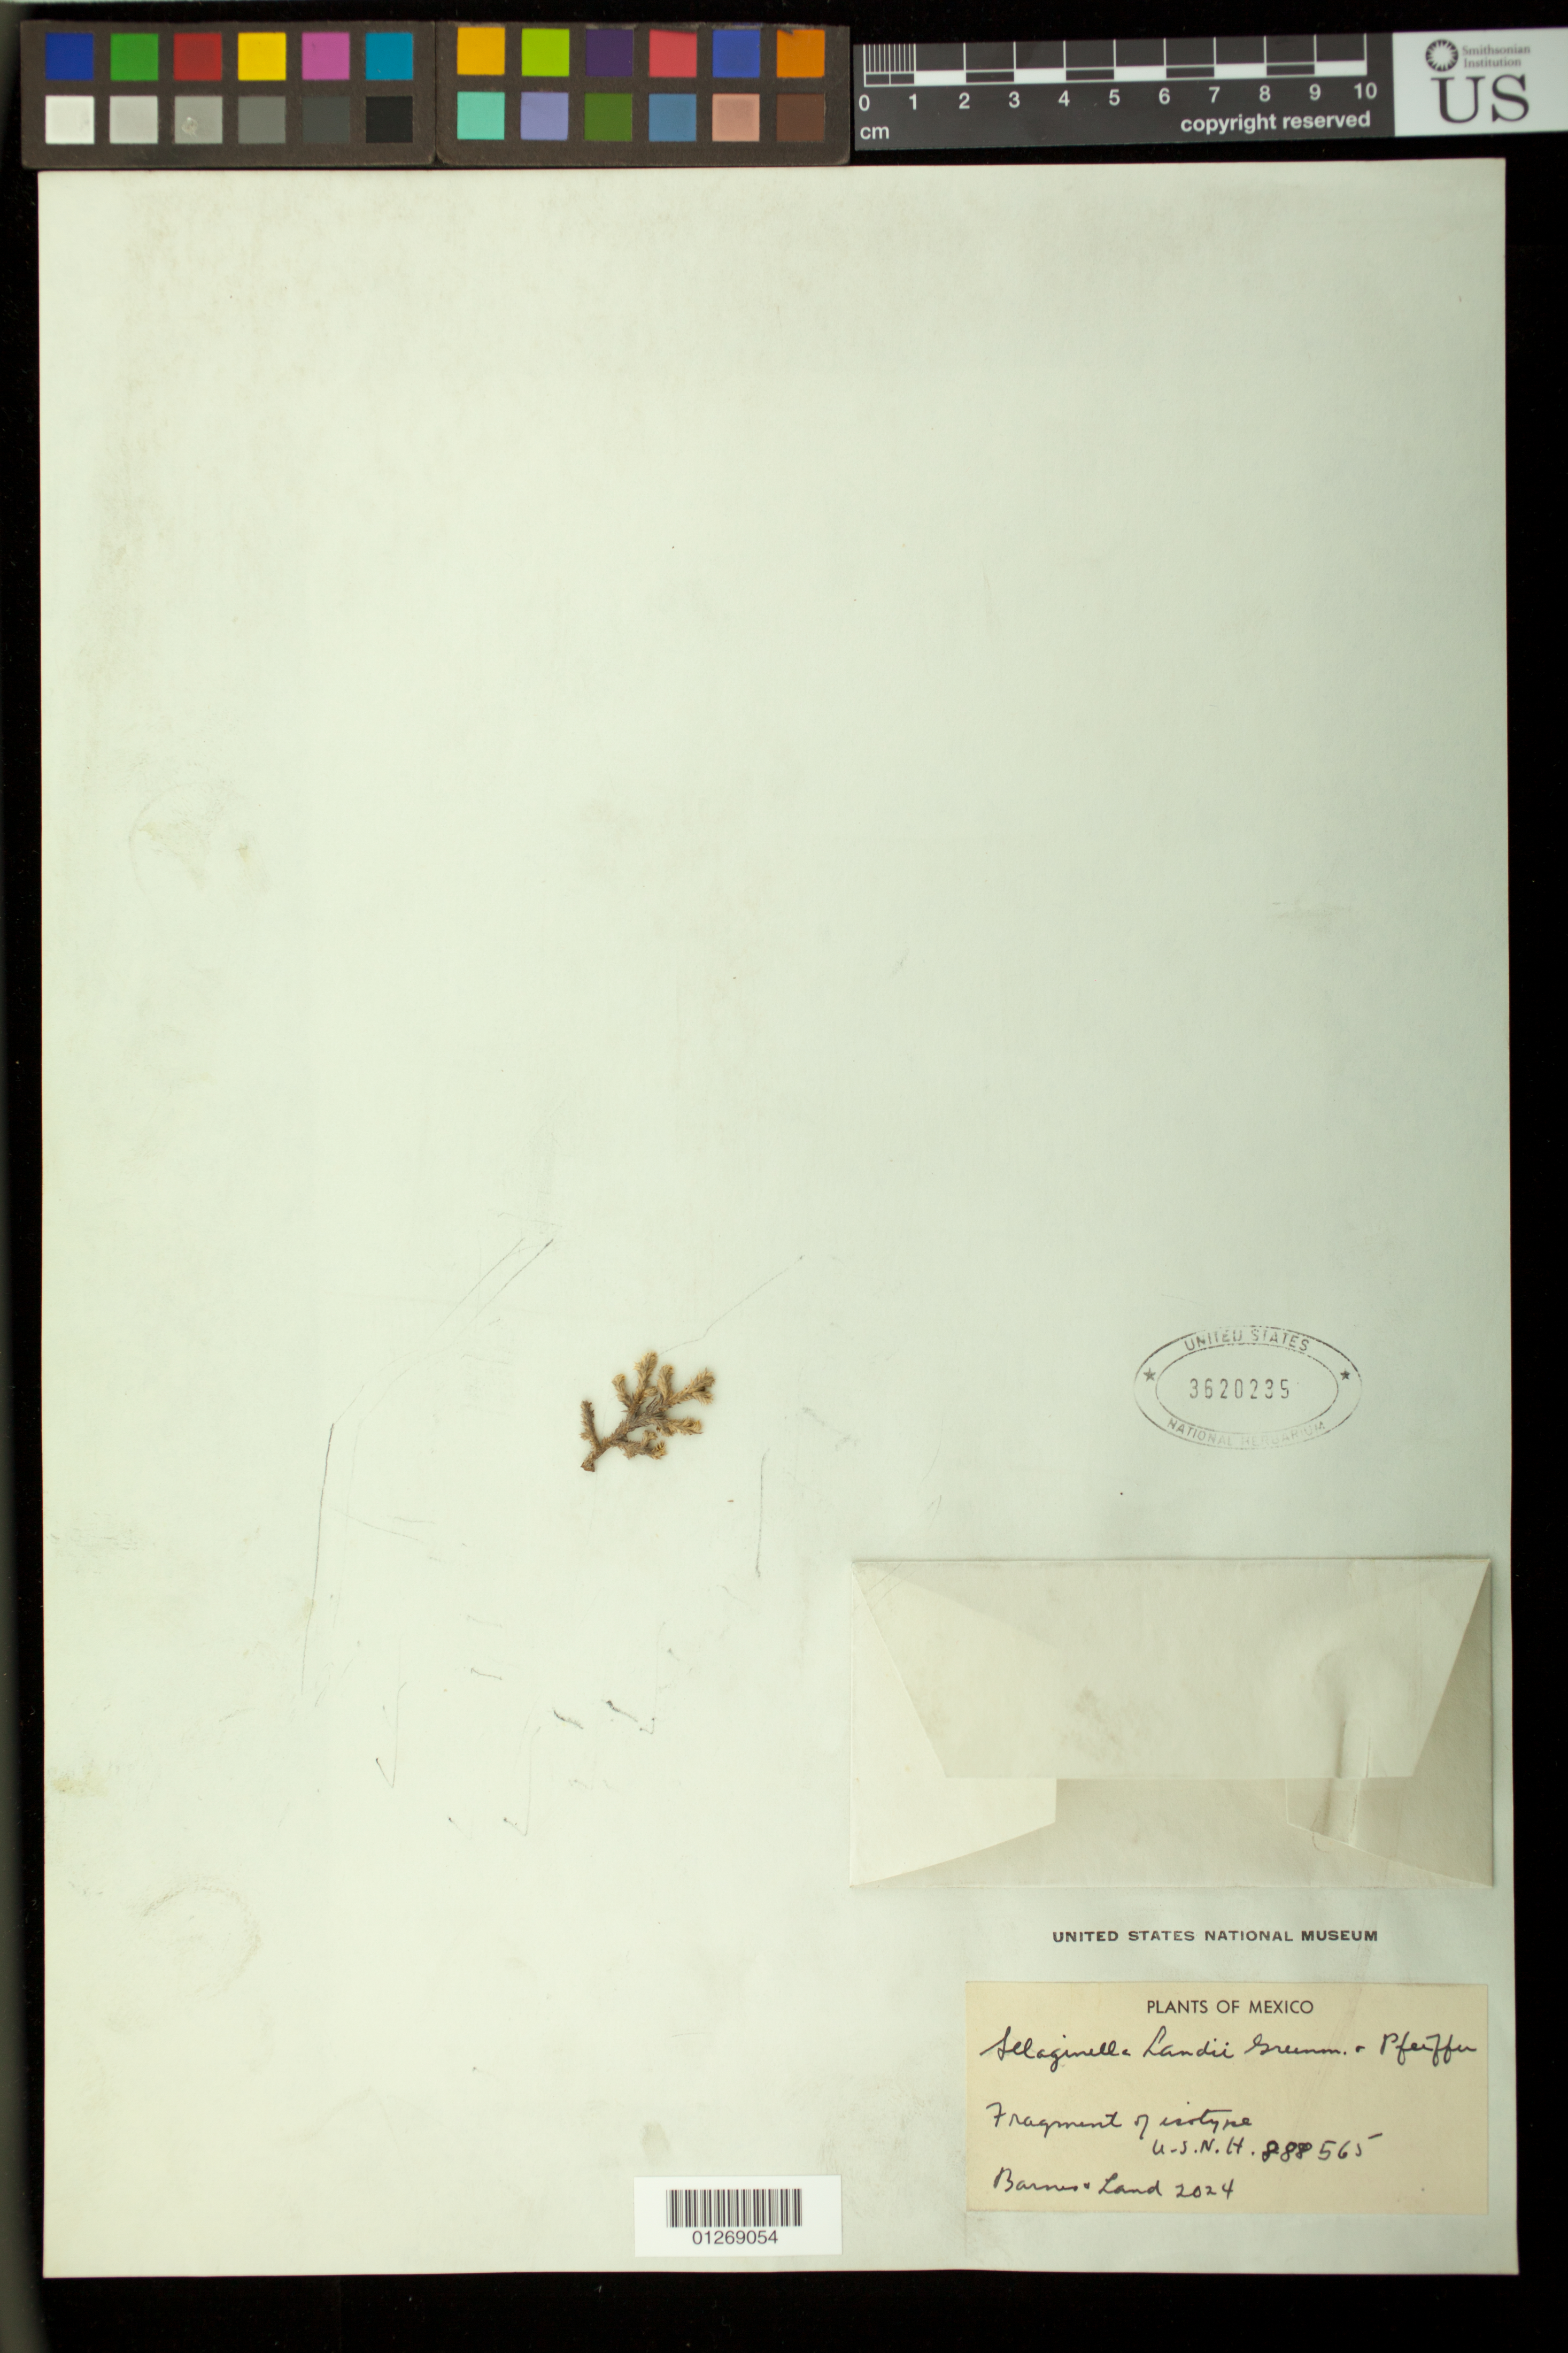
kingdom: Plantae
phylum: Tracheophyta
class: Lycopodiopsida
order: Selaginellales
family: Selaginellaceae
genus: Selaginella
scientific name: Selaginella landii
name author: Greenm. & N. Pfeiff.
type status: Isotype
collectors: C. R. Barnes & W. J. G. Land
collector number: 2024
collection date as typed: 1908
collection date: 1908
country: Mexico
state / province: Jalisco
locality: San Esteban Mountains, State of Jalisco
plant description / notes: Fragmentary material of type specimen, removed from US specimen USNH 888565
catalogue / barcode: US 3620235